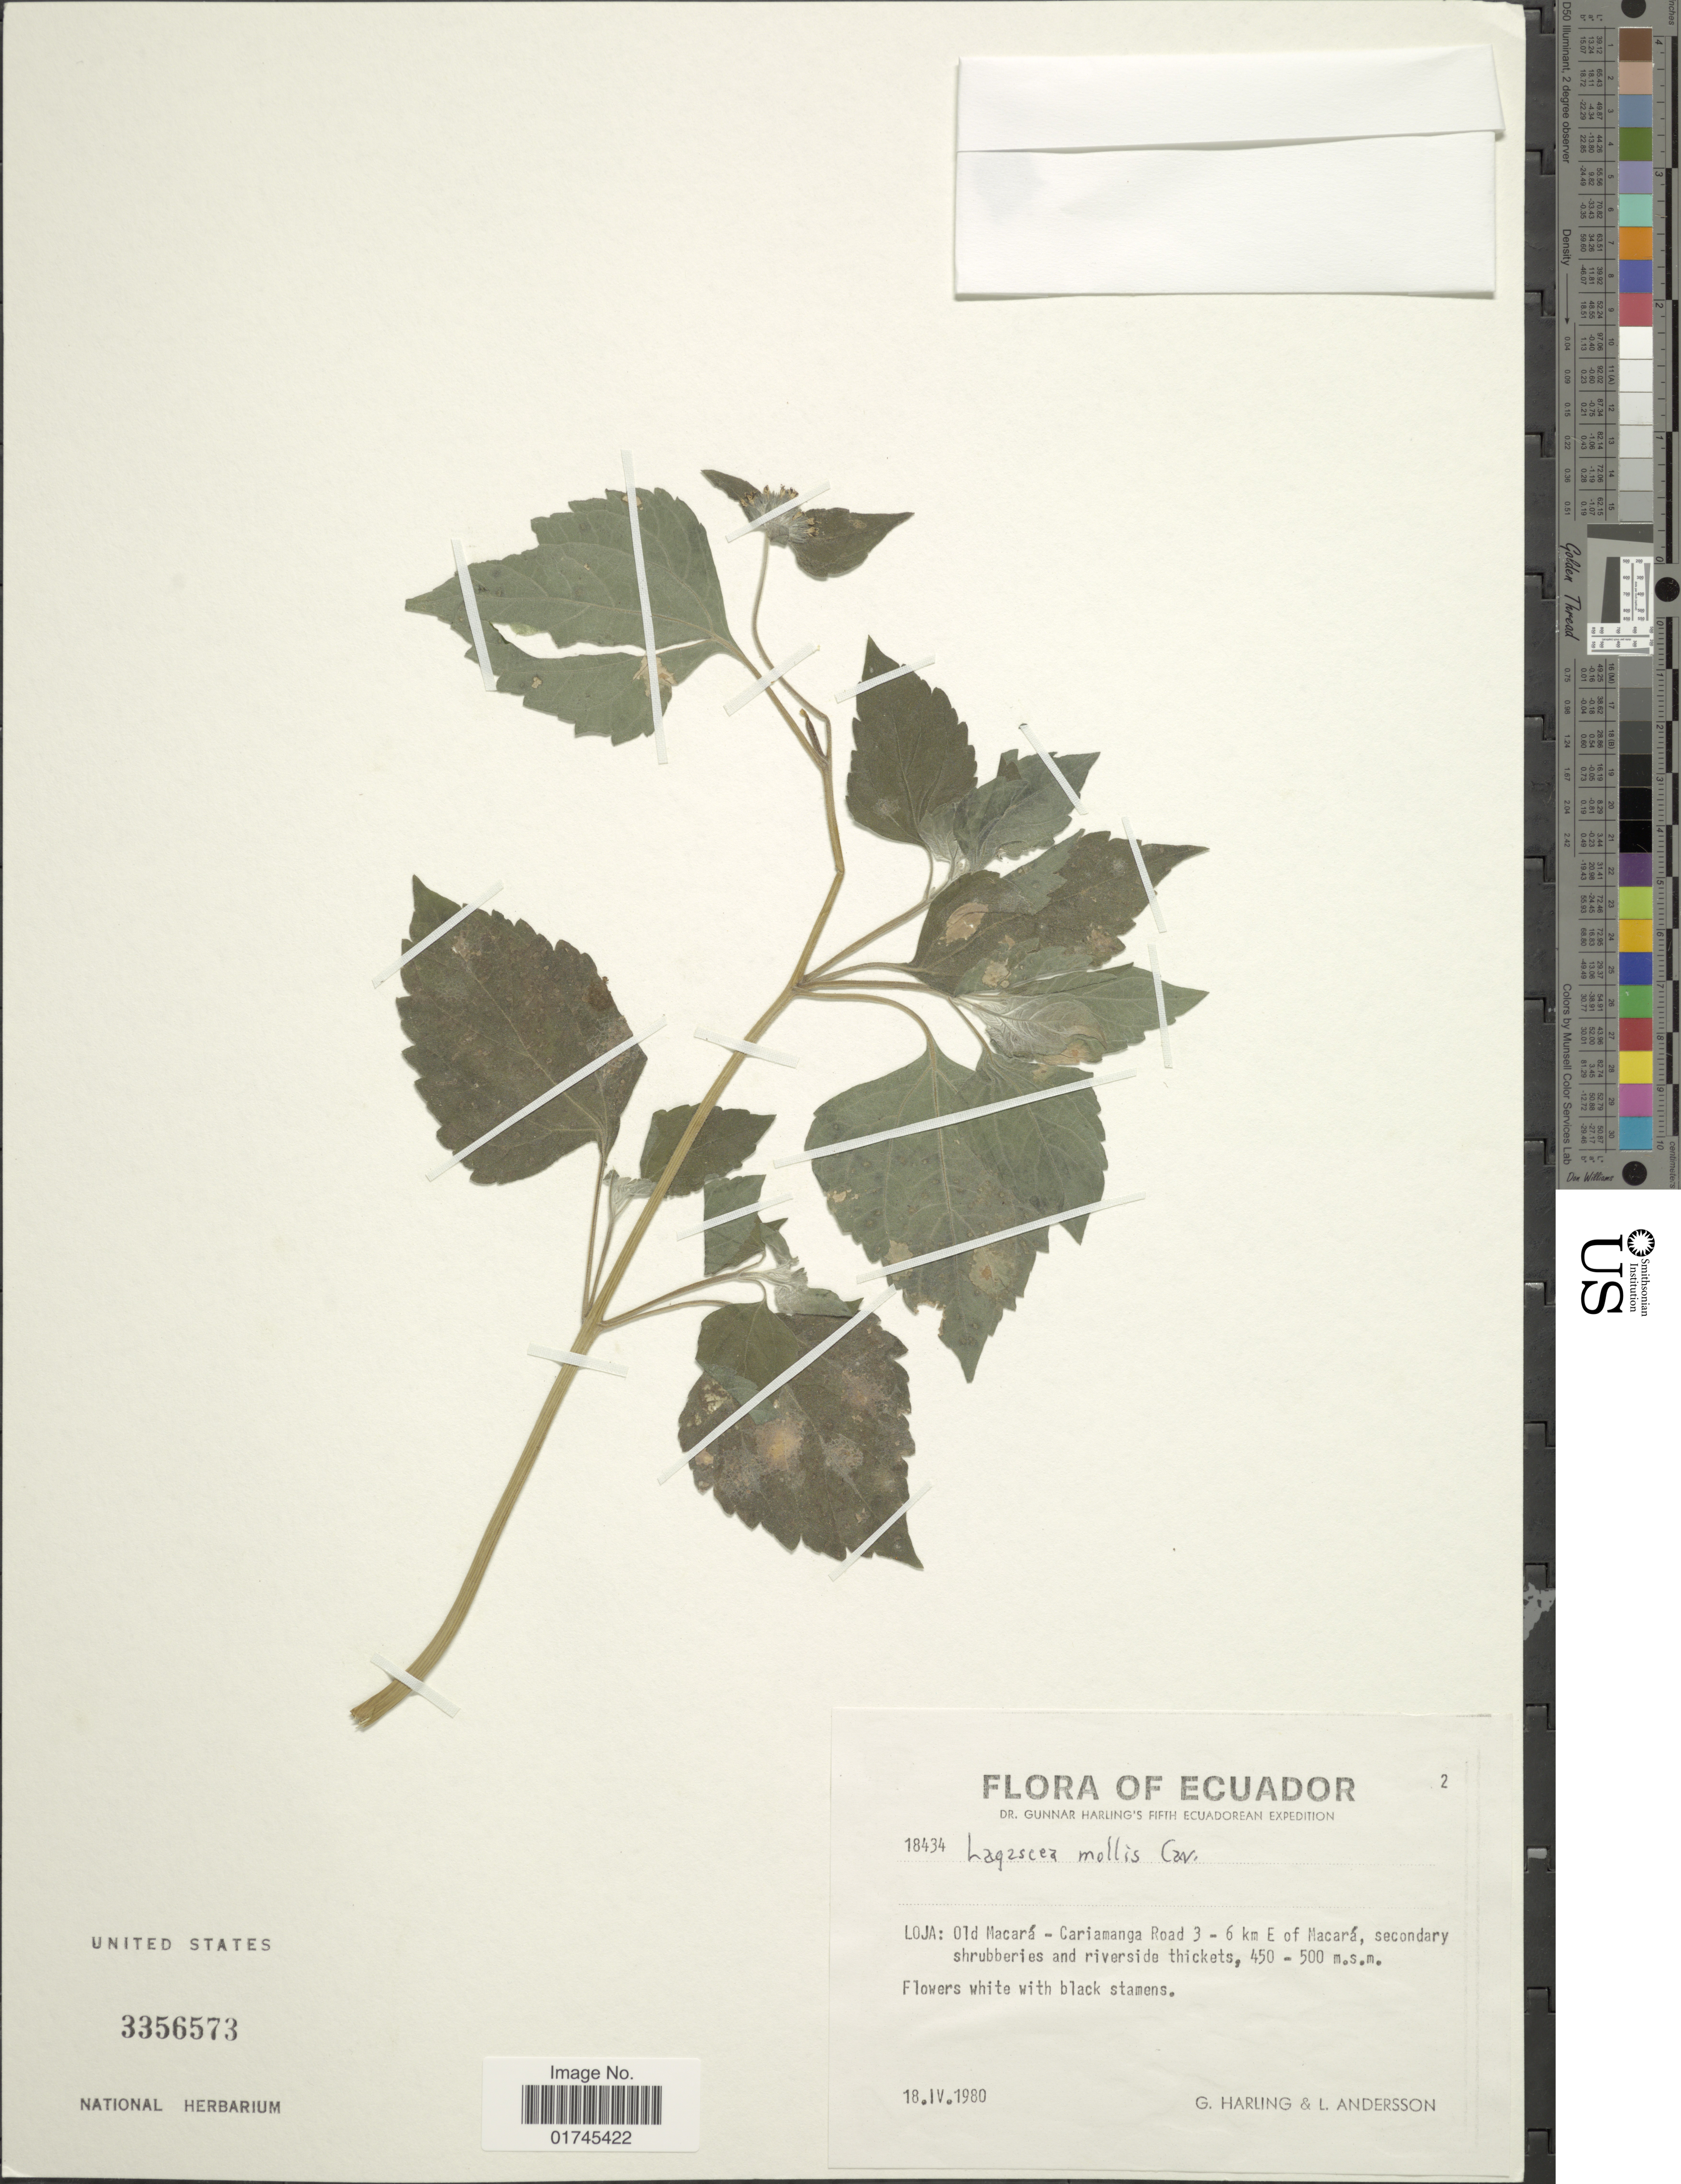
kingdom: Plantae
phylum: Tracheophyta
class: Magnoliopsida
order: Asterales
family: Asteraceae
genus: Lagascea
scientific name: Lagascea mollis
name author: Cav.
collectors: G. Harling & L. Andersson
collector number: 18434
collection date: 1980-04-18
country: Ecuador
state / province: Loja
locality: Old Macara-Cariamanga Road 3-6 km E of Macara, secondary shrubberies and riverside thickets.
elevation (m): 450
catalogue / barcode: US 3356573